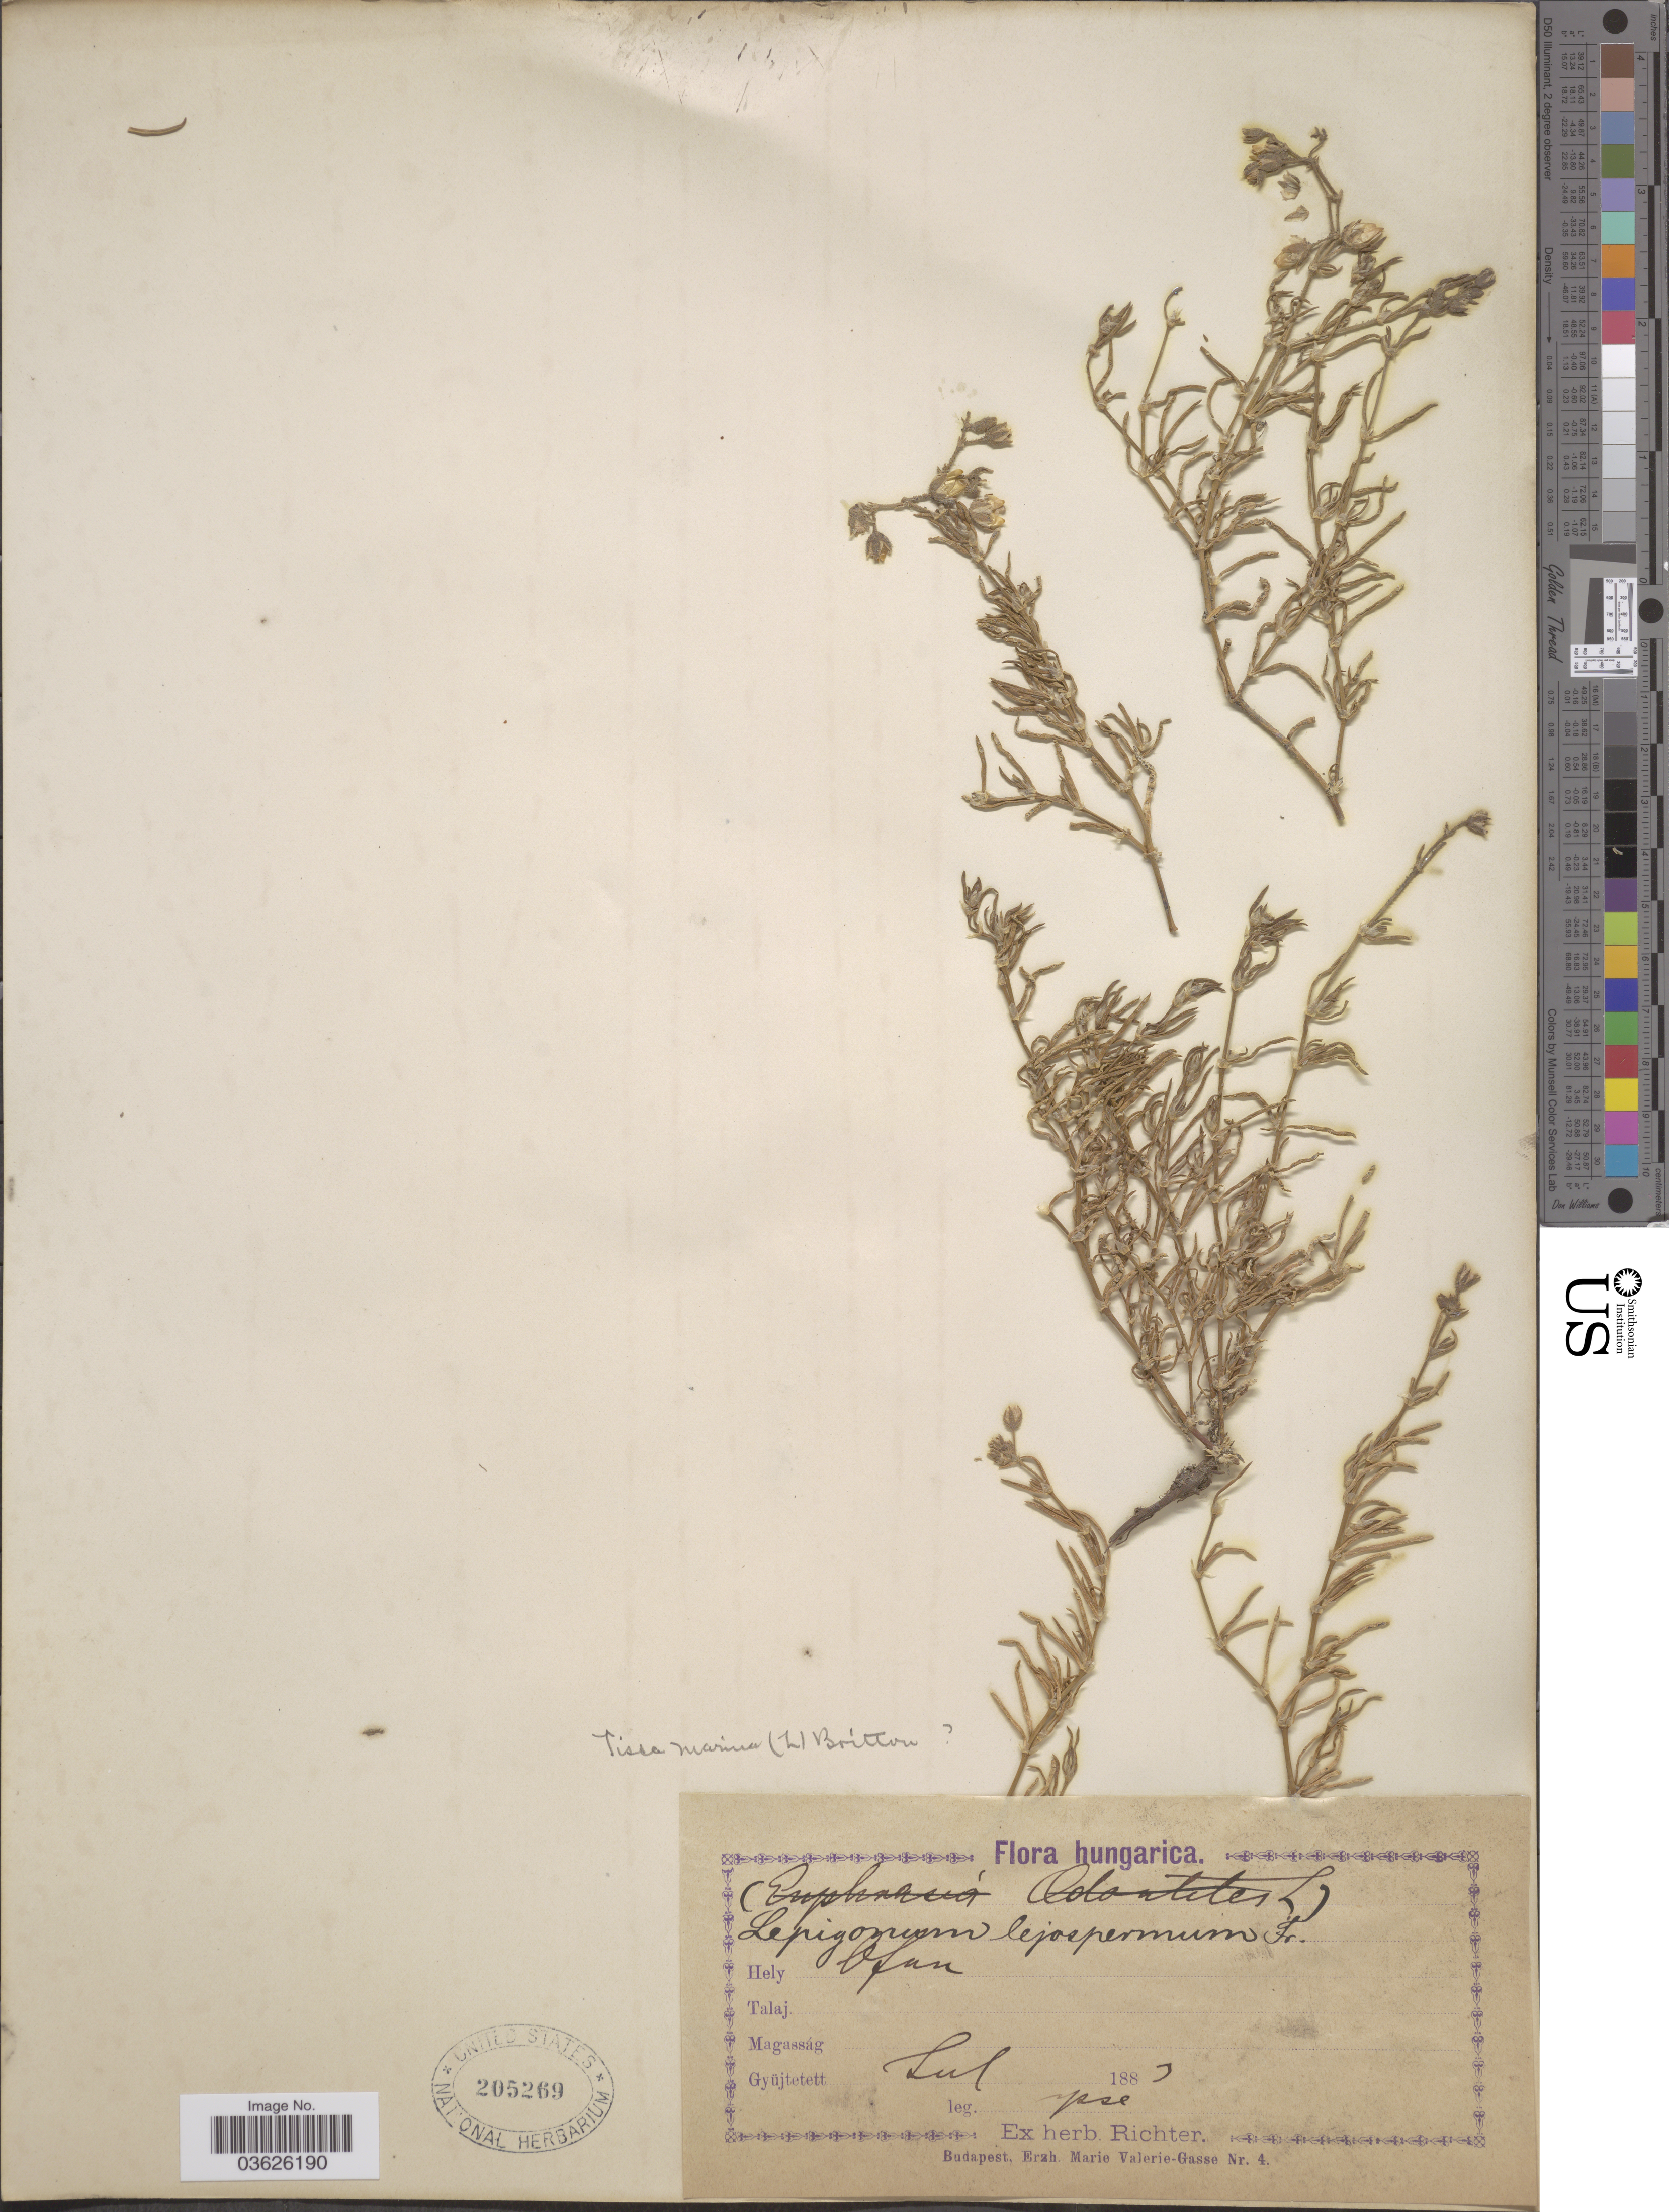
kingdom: Plantae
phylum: Tracheophyta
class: Magnoliopsida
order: Caryophyllales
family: Caryophyllaceae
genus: Tissa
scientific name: Tissa marina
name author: (L.) Britton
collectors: -- Richter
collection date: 1883-07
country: Hungary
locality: Ofan.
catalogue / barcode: US 205269